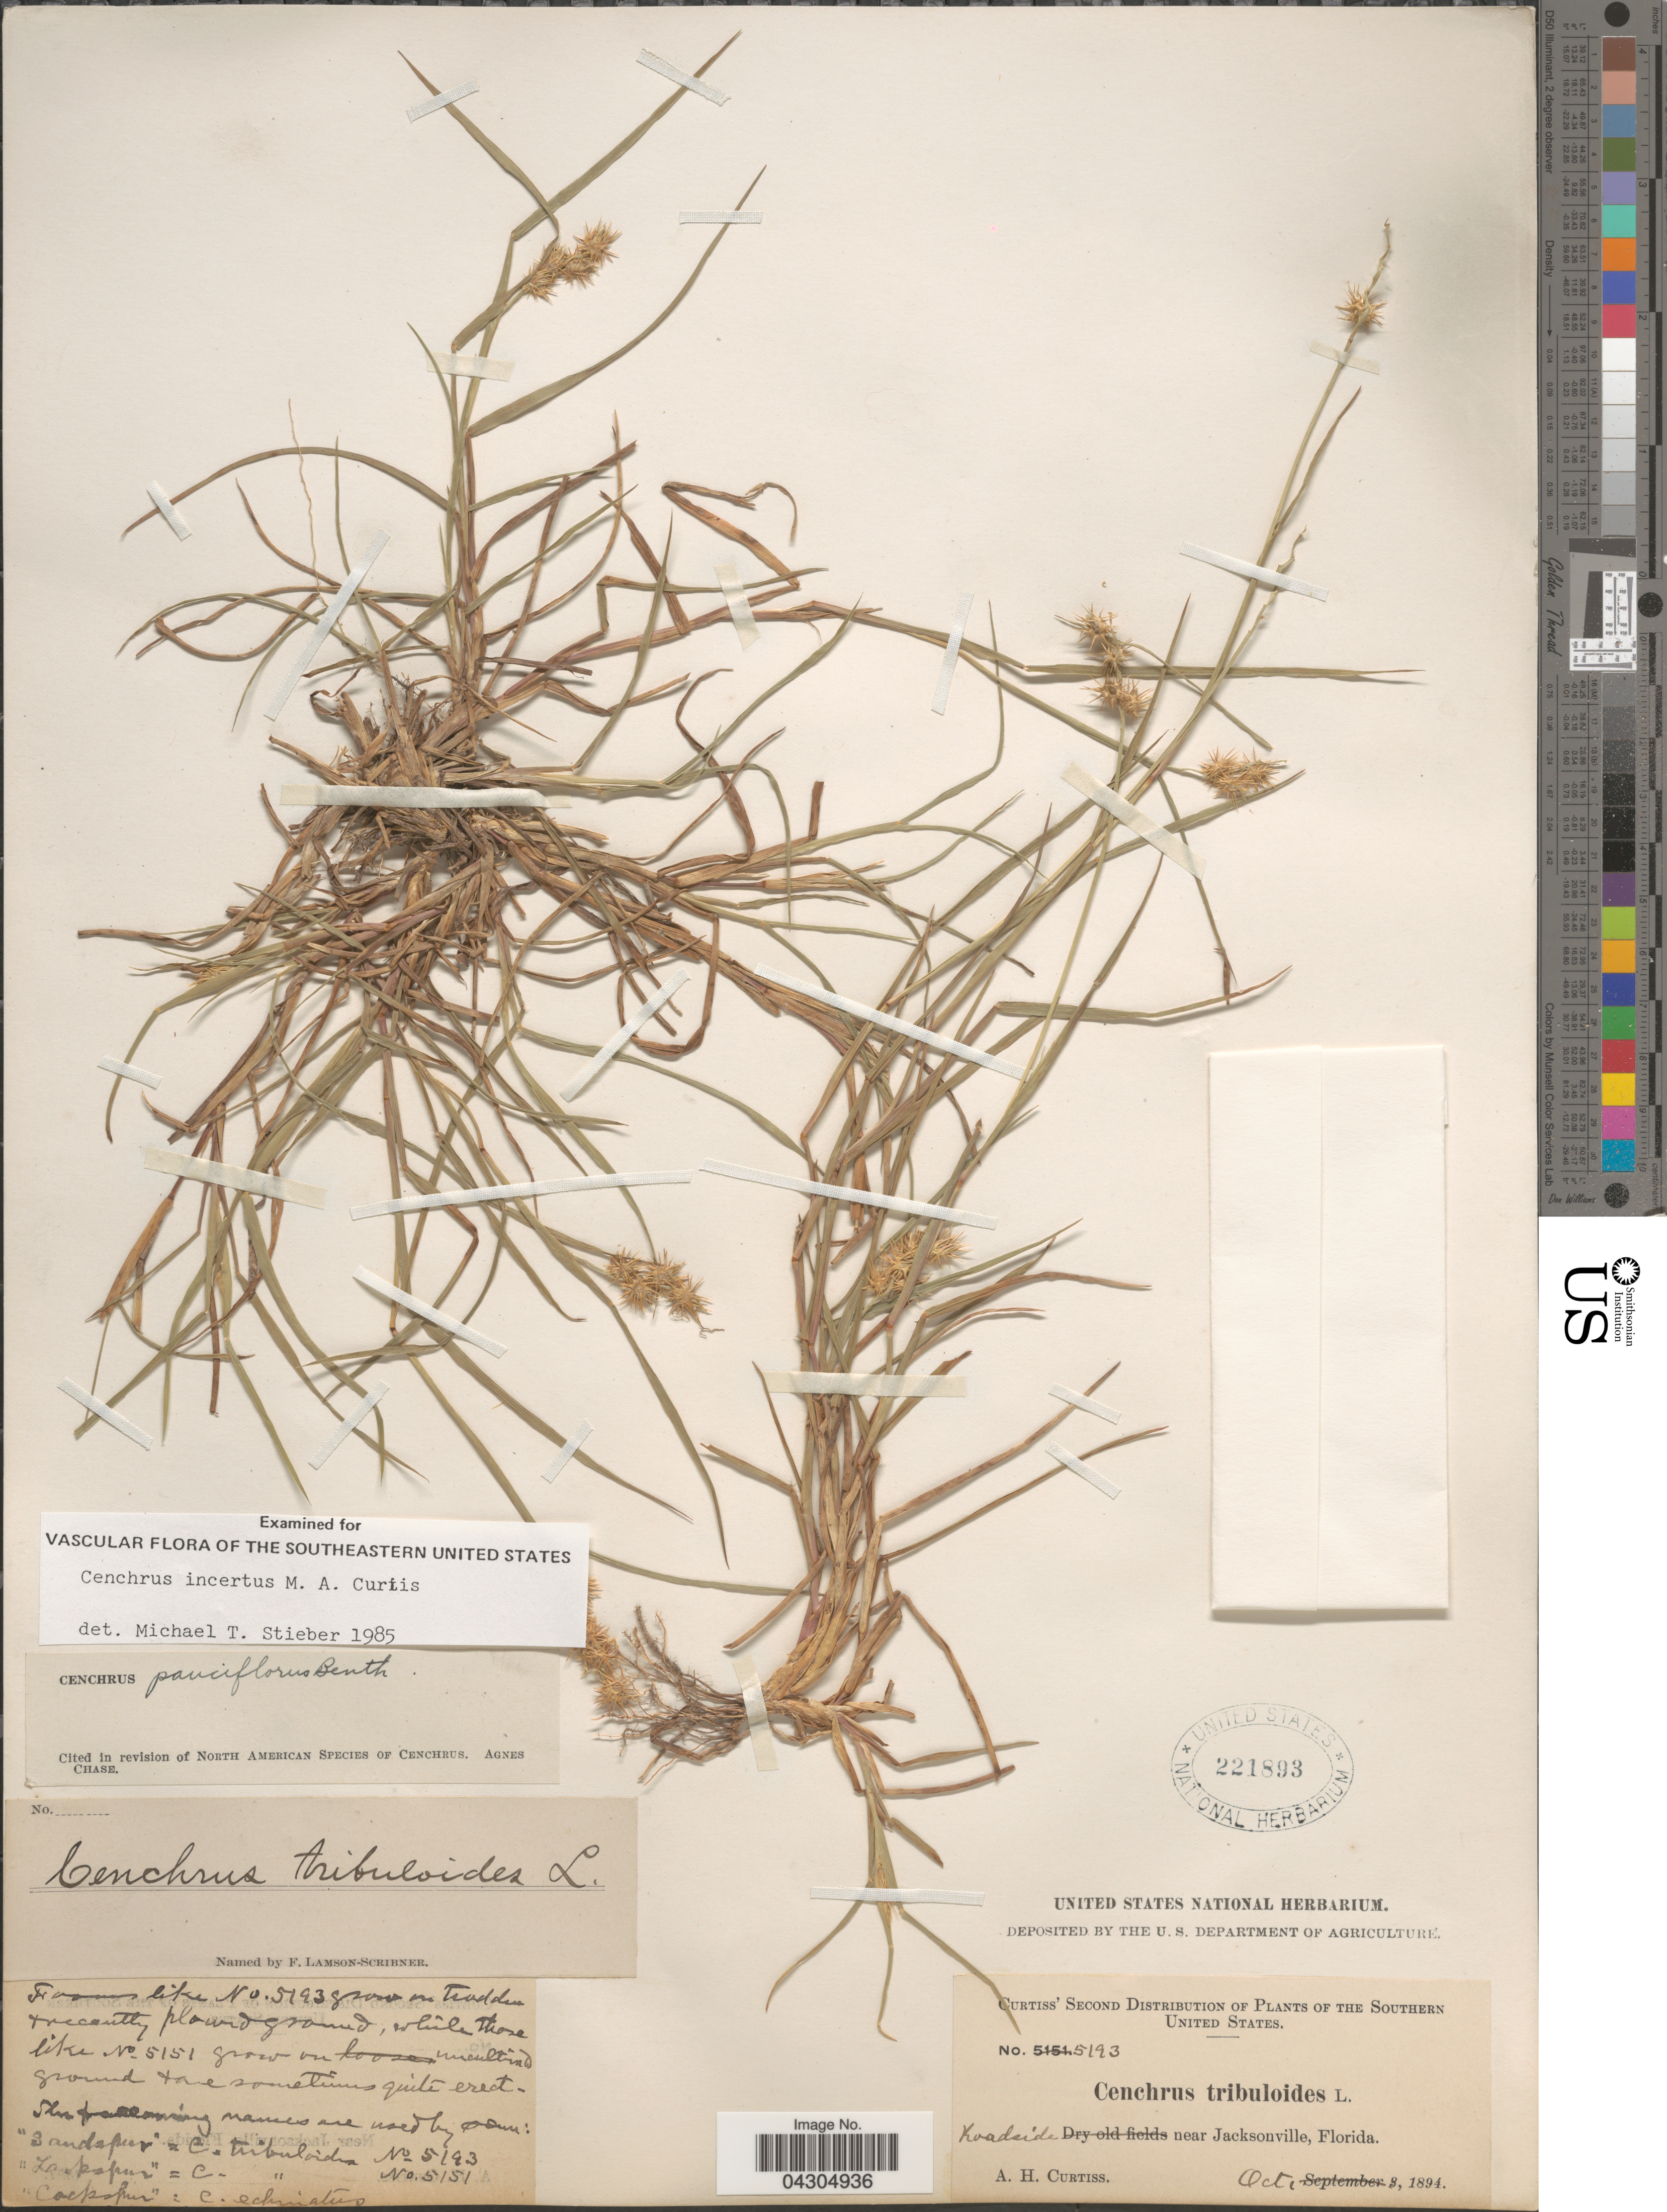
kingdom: Plantae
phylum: Tracheophyta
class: Liliopsida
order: Poales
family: Poaceae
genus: Cenchrus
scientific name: Cenchrus spinifex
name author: Cav.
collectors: A. H. Curtiss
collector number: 5193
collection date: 1894-10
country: United States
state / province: Florida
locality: Southern United States. Roadside near Jacksonville.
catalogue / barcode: US 221893